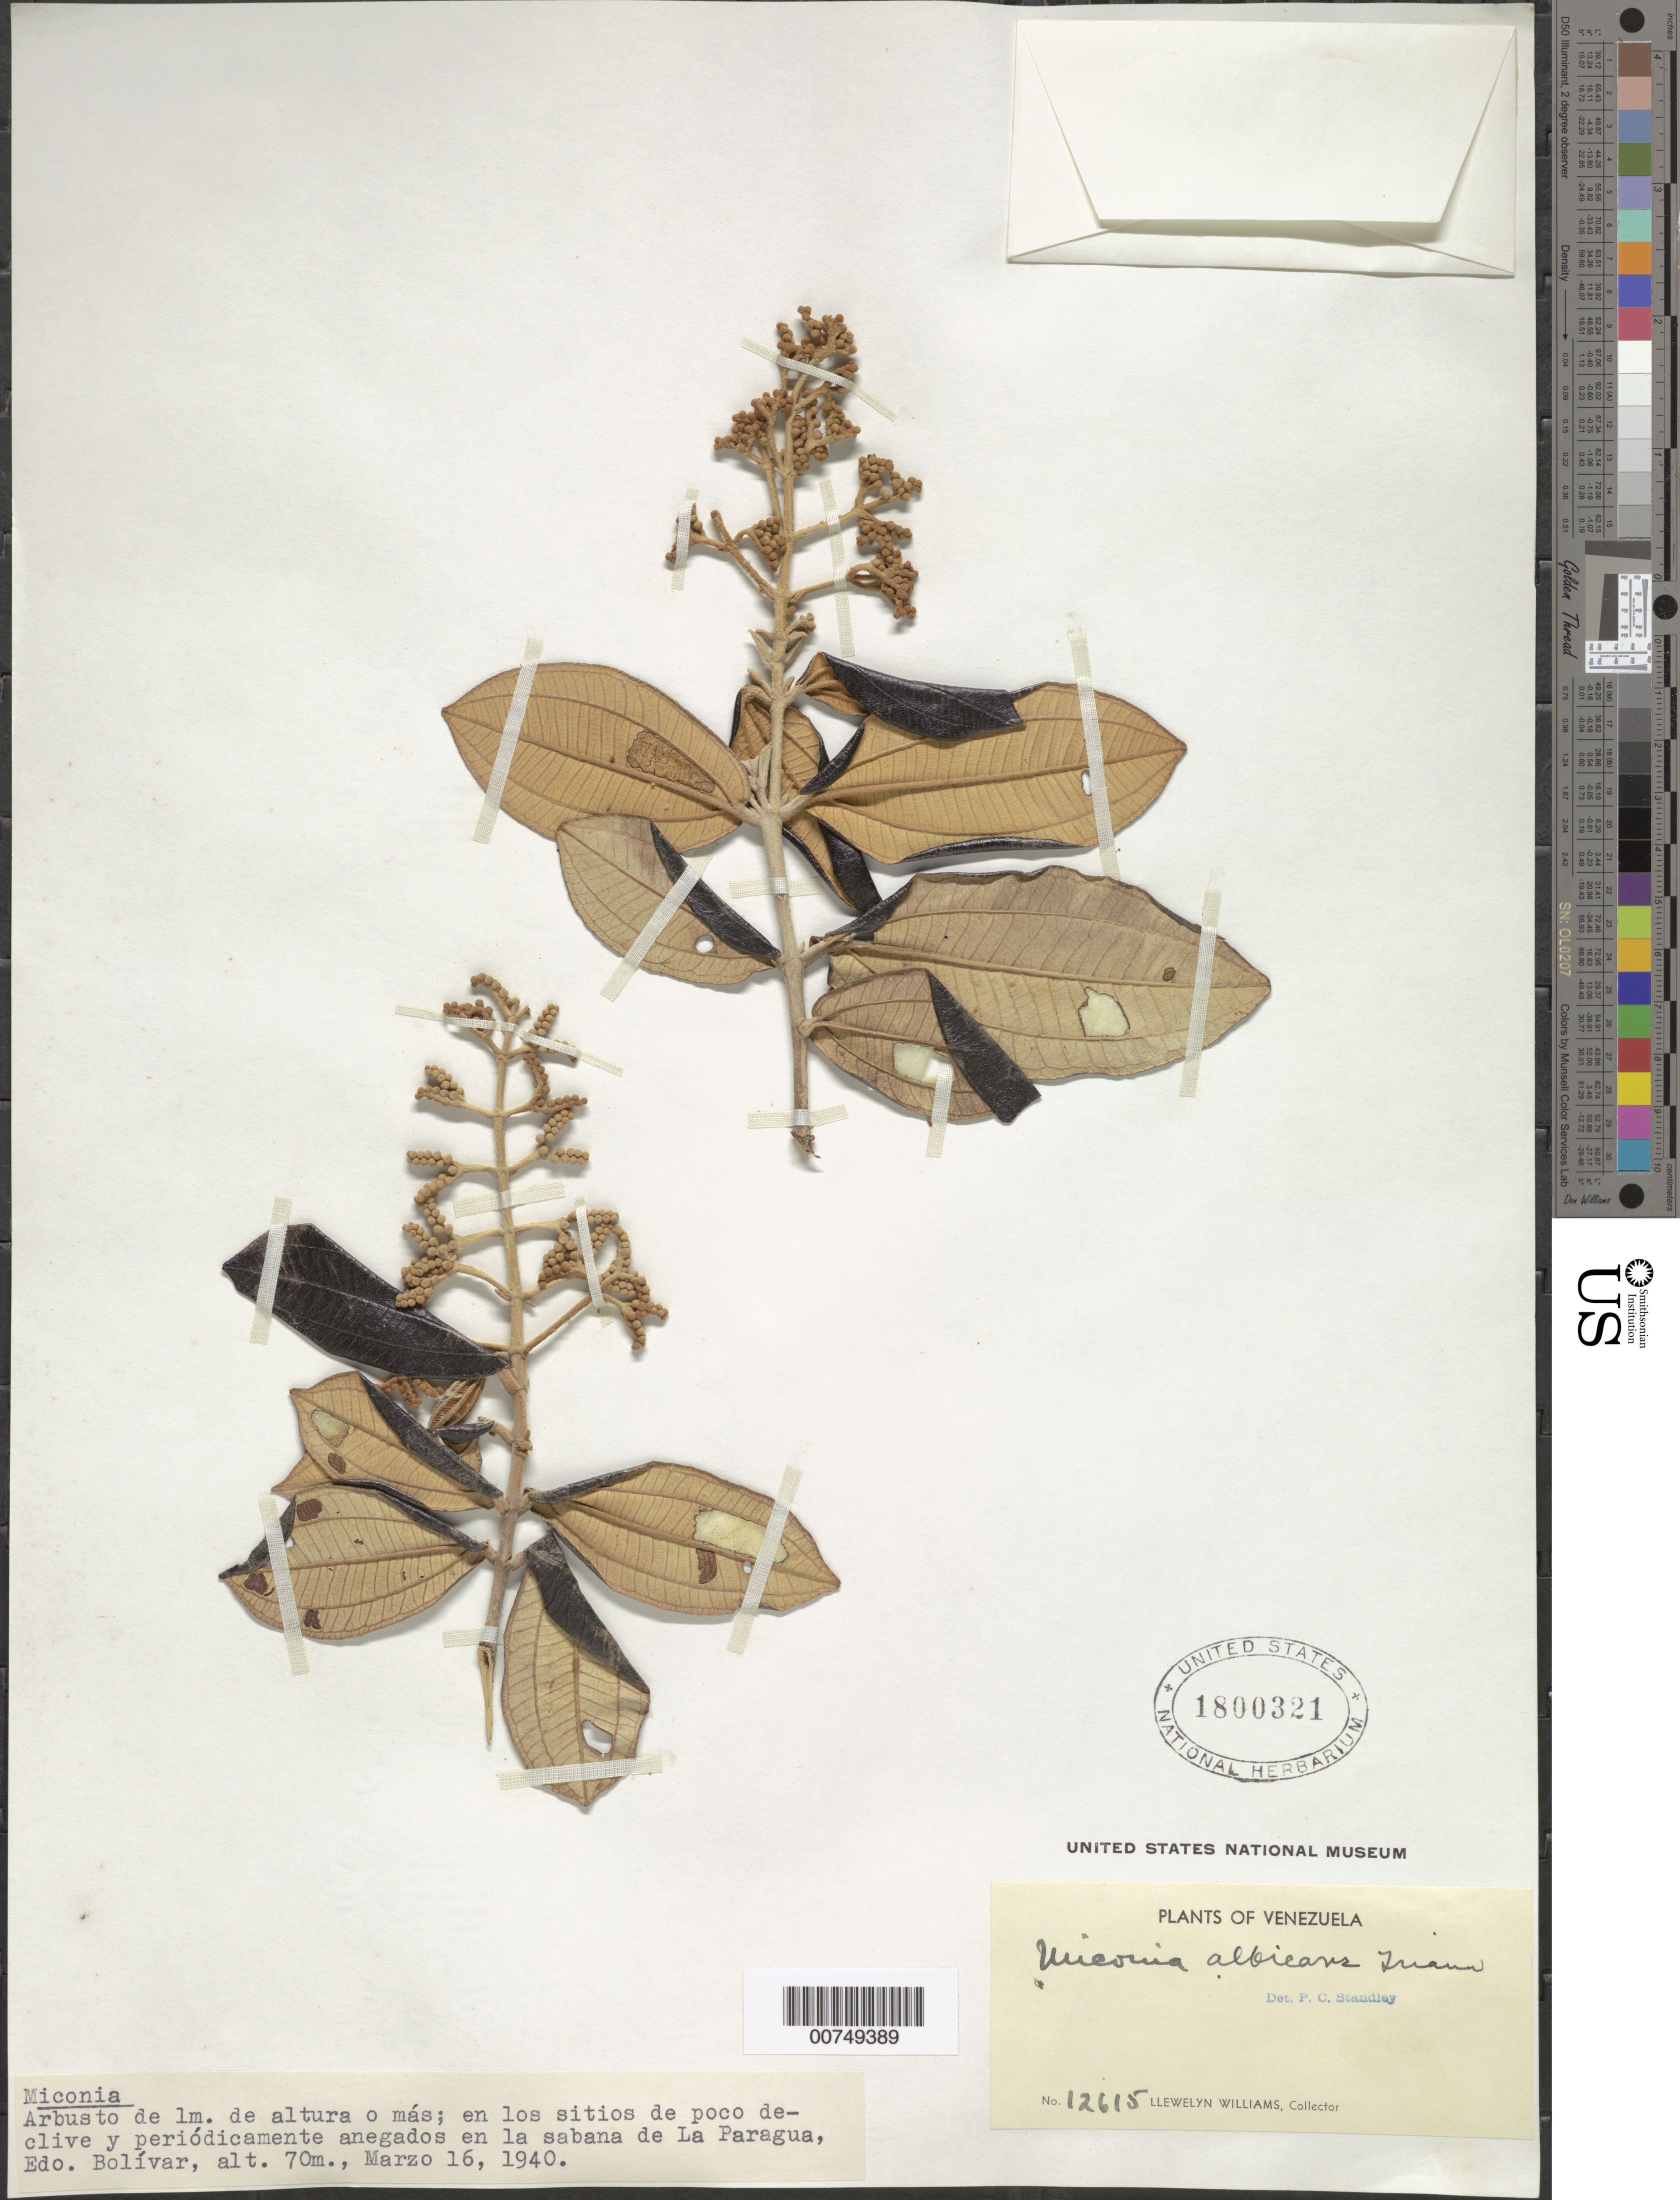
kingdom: Plantae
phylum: Tracheophyta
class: Magnoliopsida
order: Myrtales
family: Melastomataceae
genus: Miconia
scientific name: Miconia albicans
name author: (Sw.) Triana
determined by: Standley, Paul C.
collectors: Ll. Williams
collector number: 12615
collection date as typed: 16-Mar-40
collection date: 1940-03-16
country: Venezuela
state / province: Bolívar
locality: La Paragua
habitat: Sitios de poco declive y periodicamente anegados en la sabana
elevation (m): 70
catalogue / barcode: US 1800321